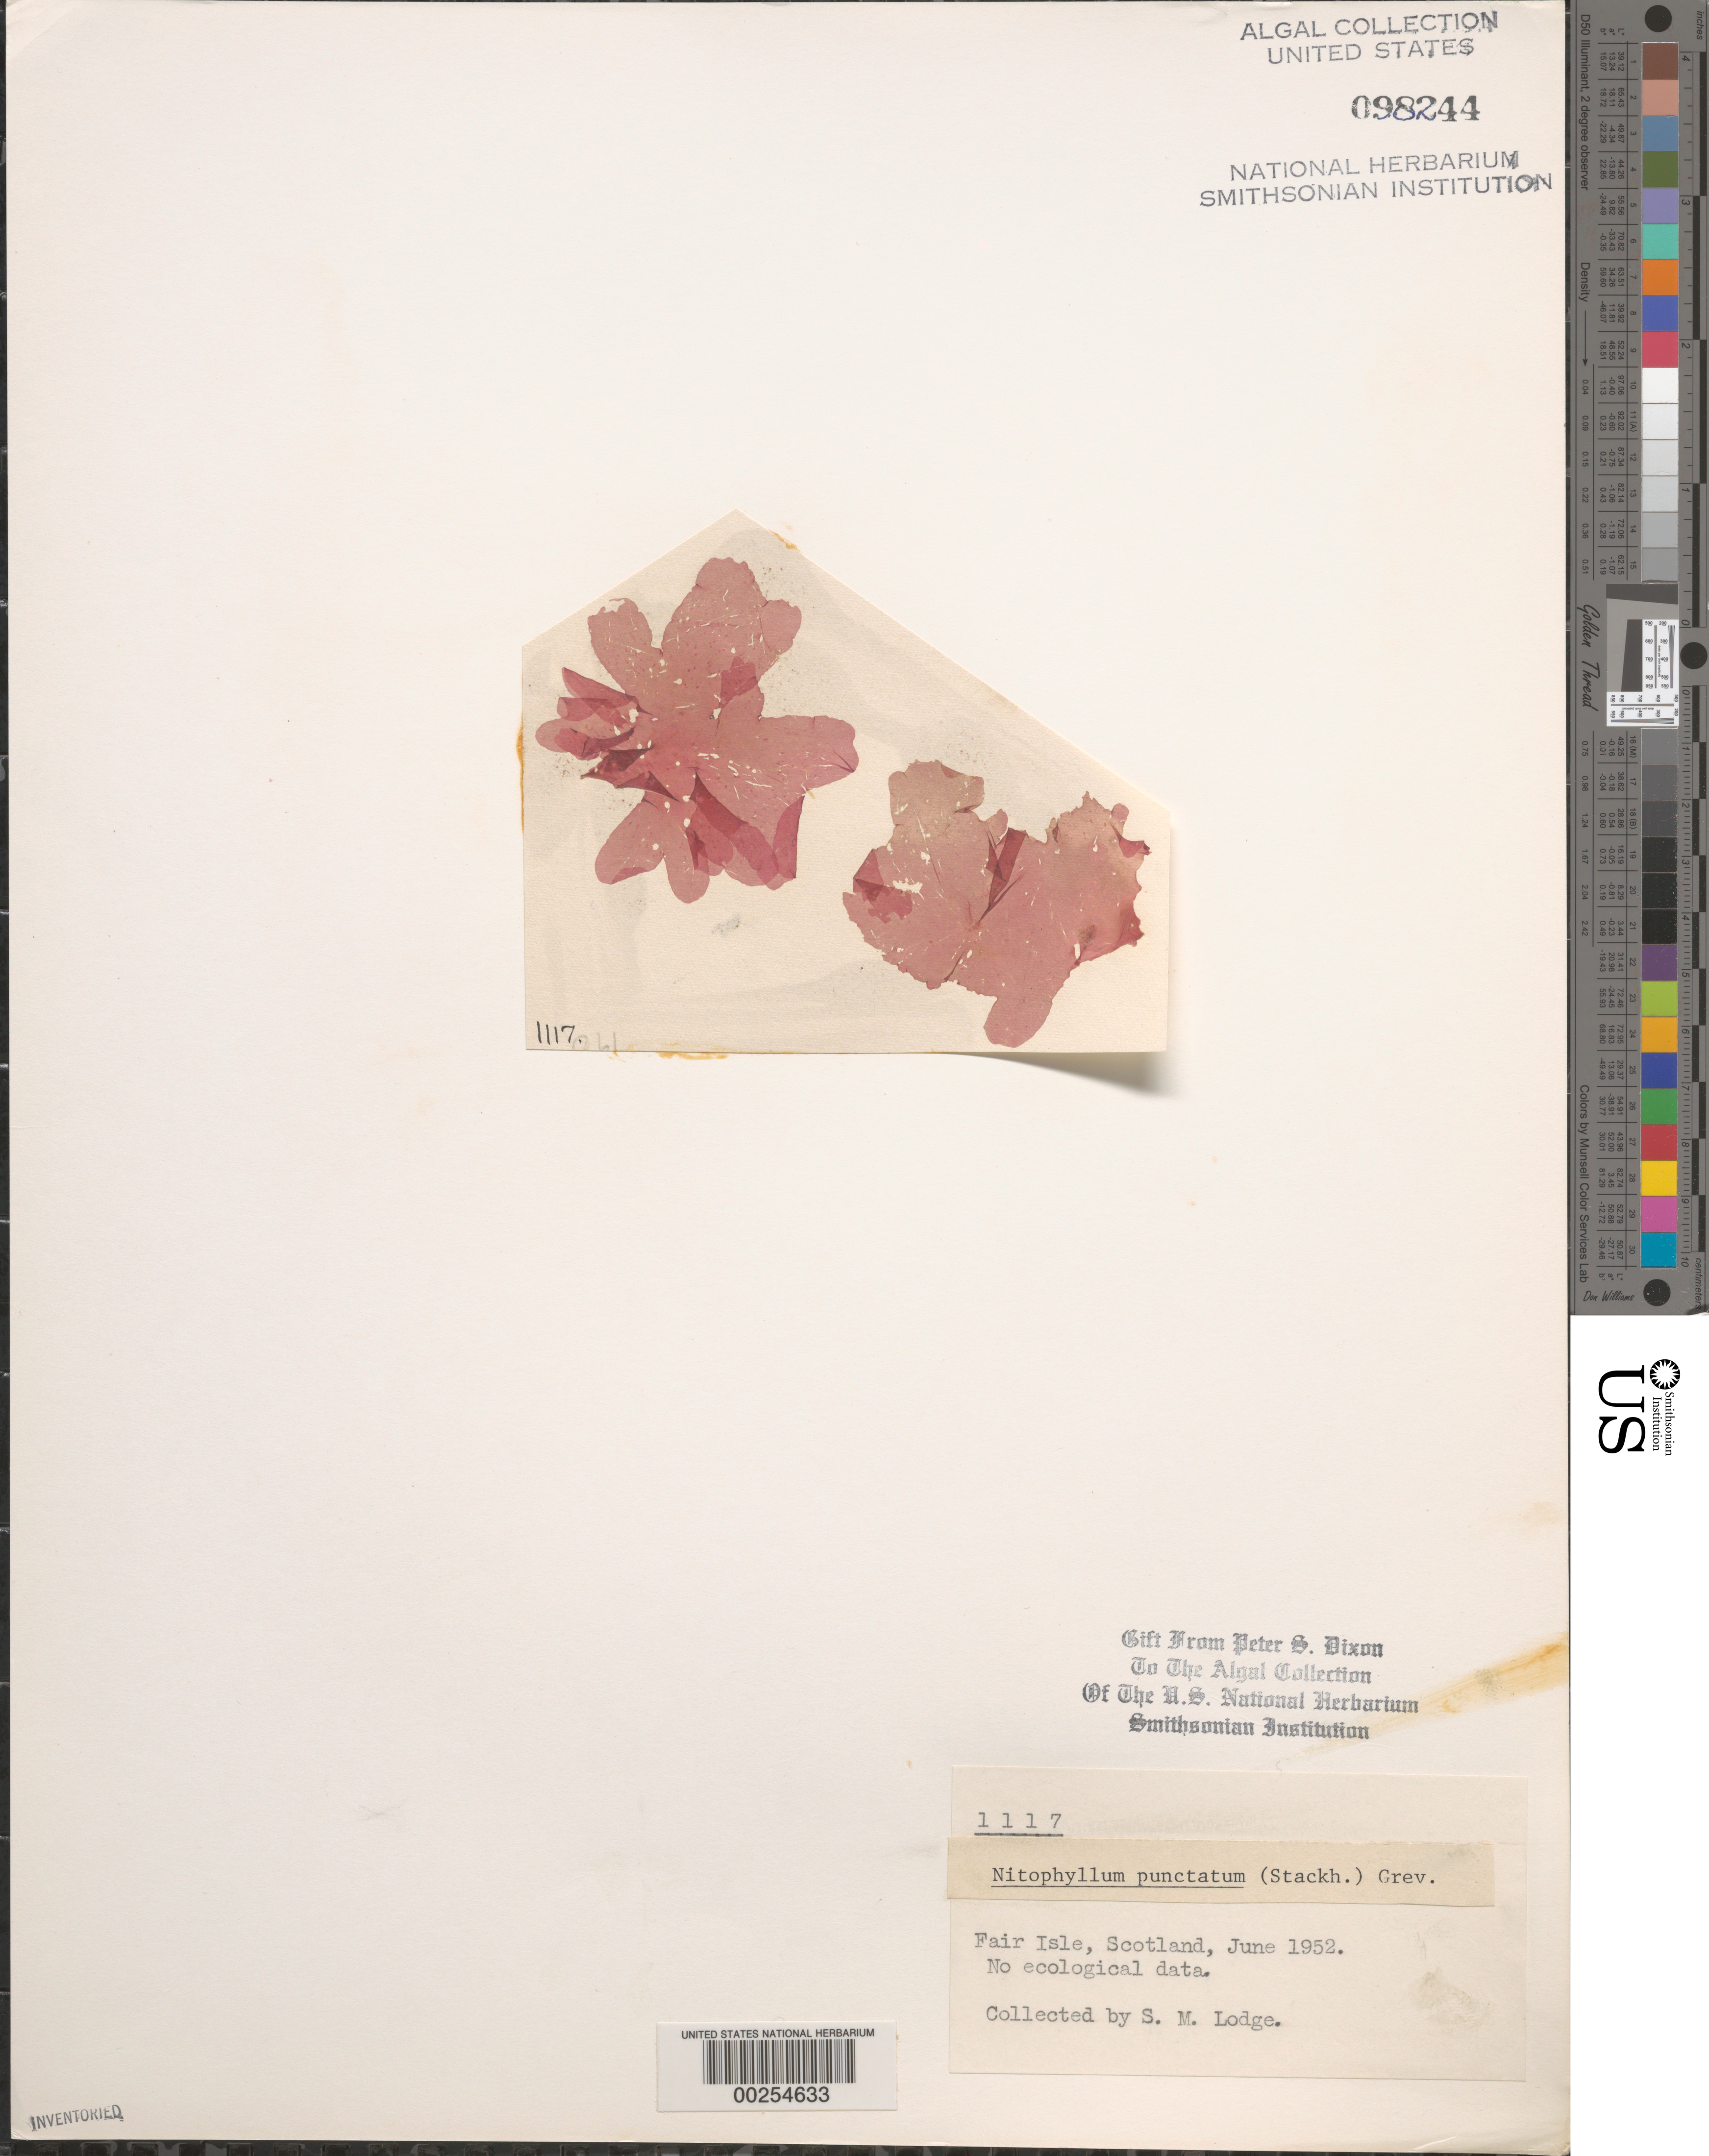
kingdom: Plantae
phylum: Rhodophyta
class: Florideophyceae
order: Ceramiales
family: Delesseriaceae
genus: Nitophyllum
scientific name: Nitophyllum punctatum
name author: (Stackh.) Grev.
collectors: S. Lodge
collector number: PSD 1117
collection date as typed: Jun 1952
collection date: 1952-06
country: United Kingdom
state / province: Scotland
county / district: Shetland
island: Fair Isle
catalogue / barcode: US 98244